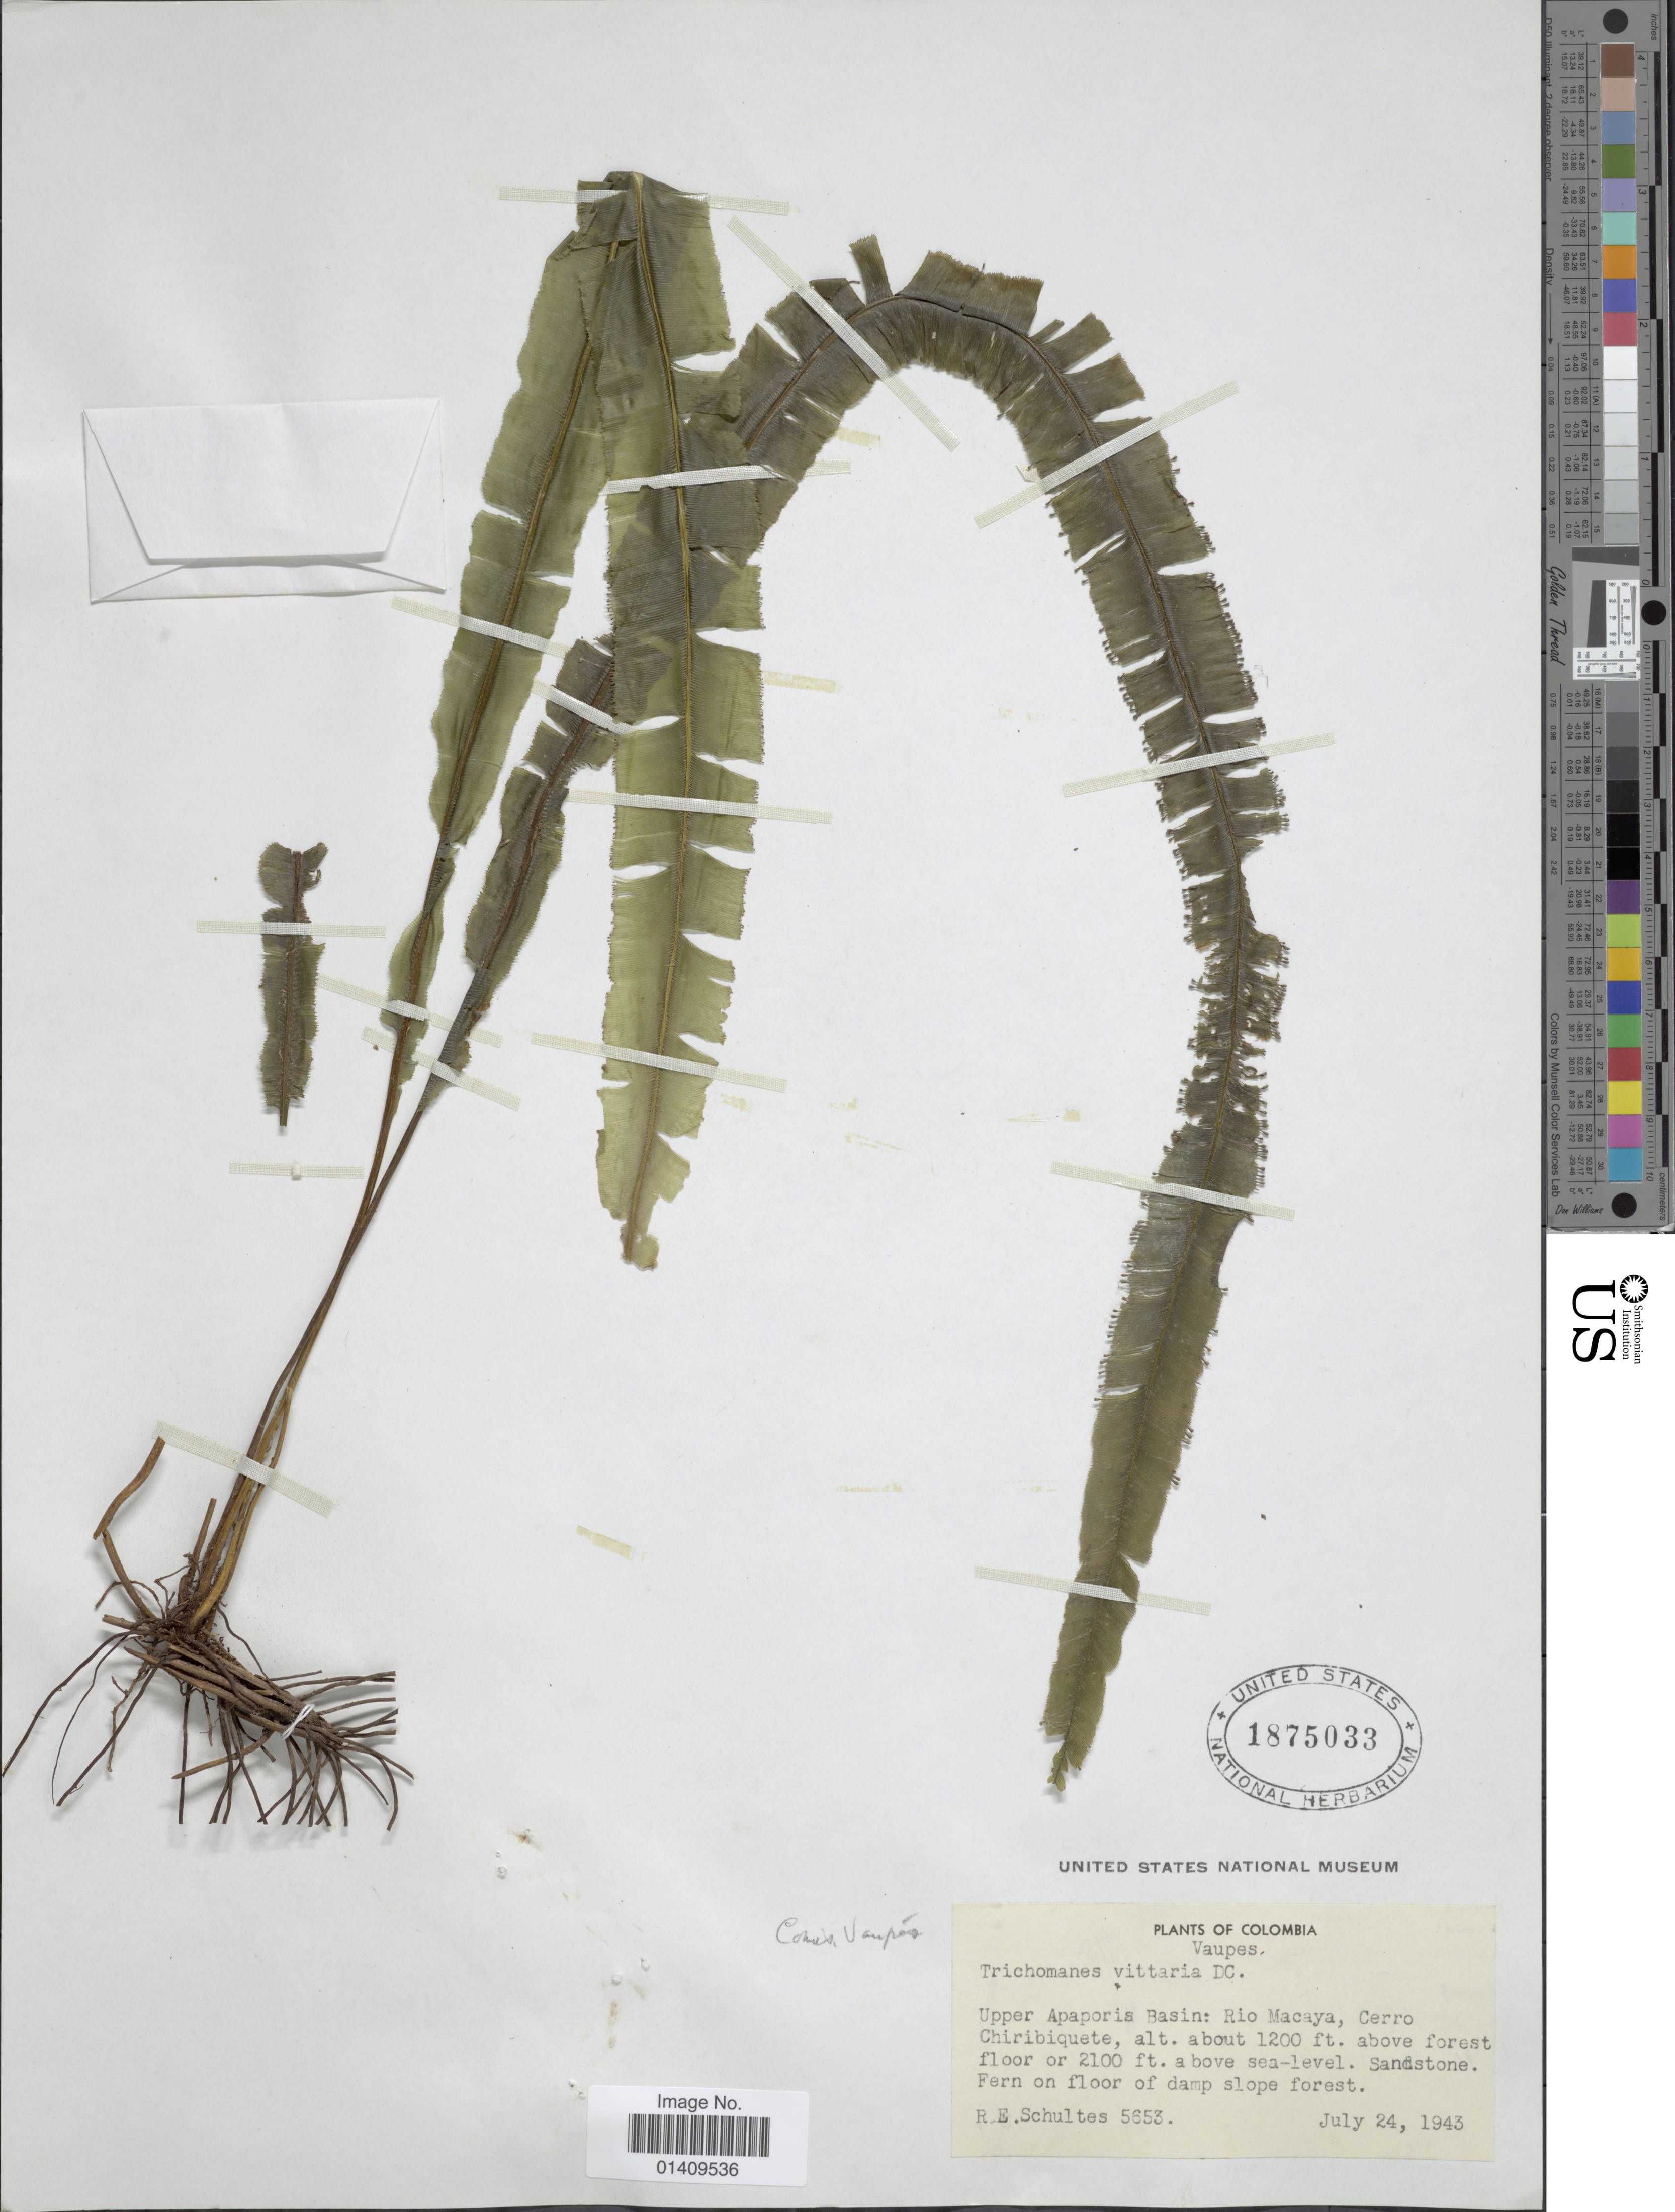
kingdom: Plantae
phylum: Tracheophyta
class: Polypodiopsida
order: Hymenophyllales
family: Hymenophyllaceae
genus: Trichomanes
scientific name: Trichomanes vittaria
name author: DC. ex Poir.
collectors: R. E. Schultes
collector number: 5653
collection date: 1943-07-24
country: Colombia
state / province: Vaupés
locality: Upper Apaporis Basin: Rio Macaya cerro Chiribiquete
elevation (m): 366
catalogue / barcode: US 1875033